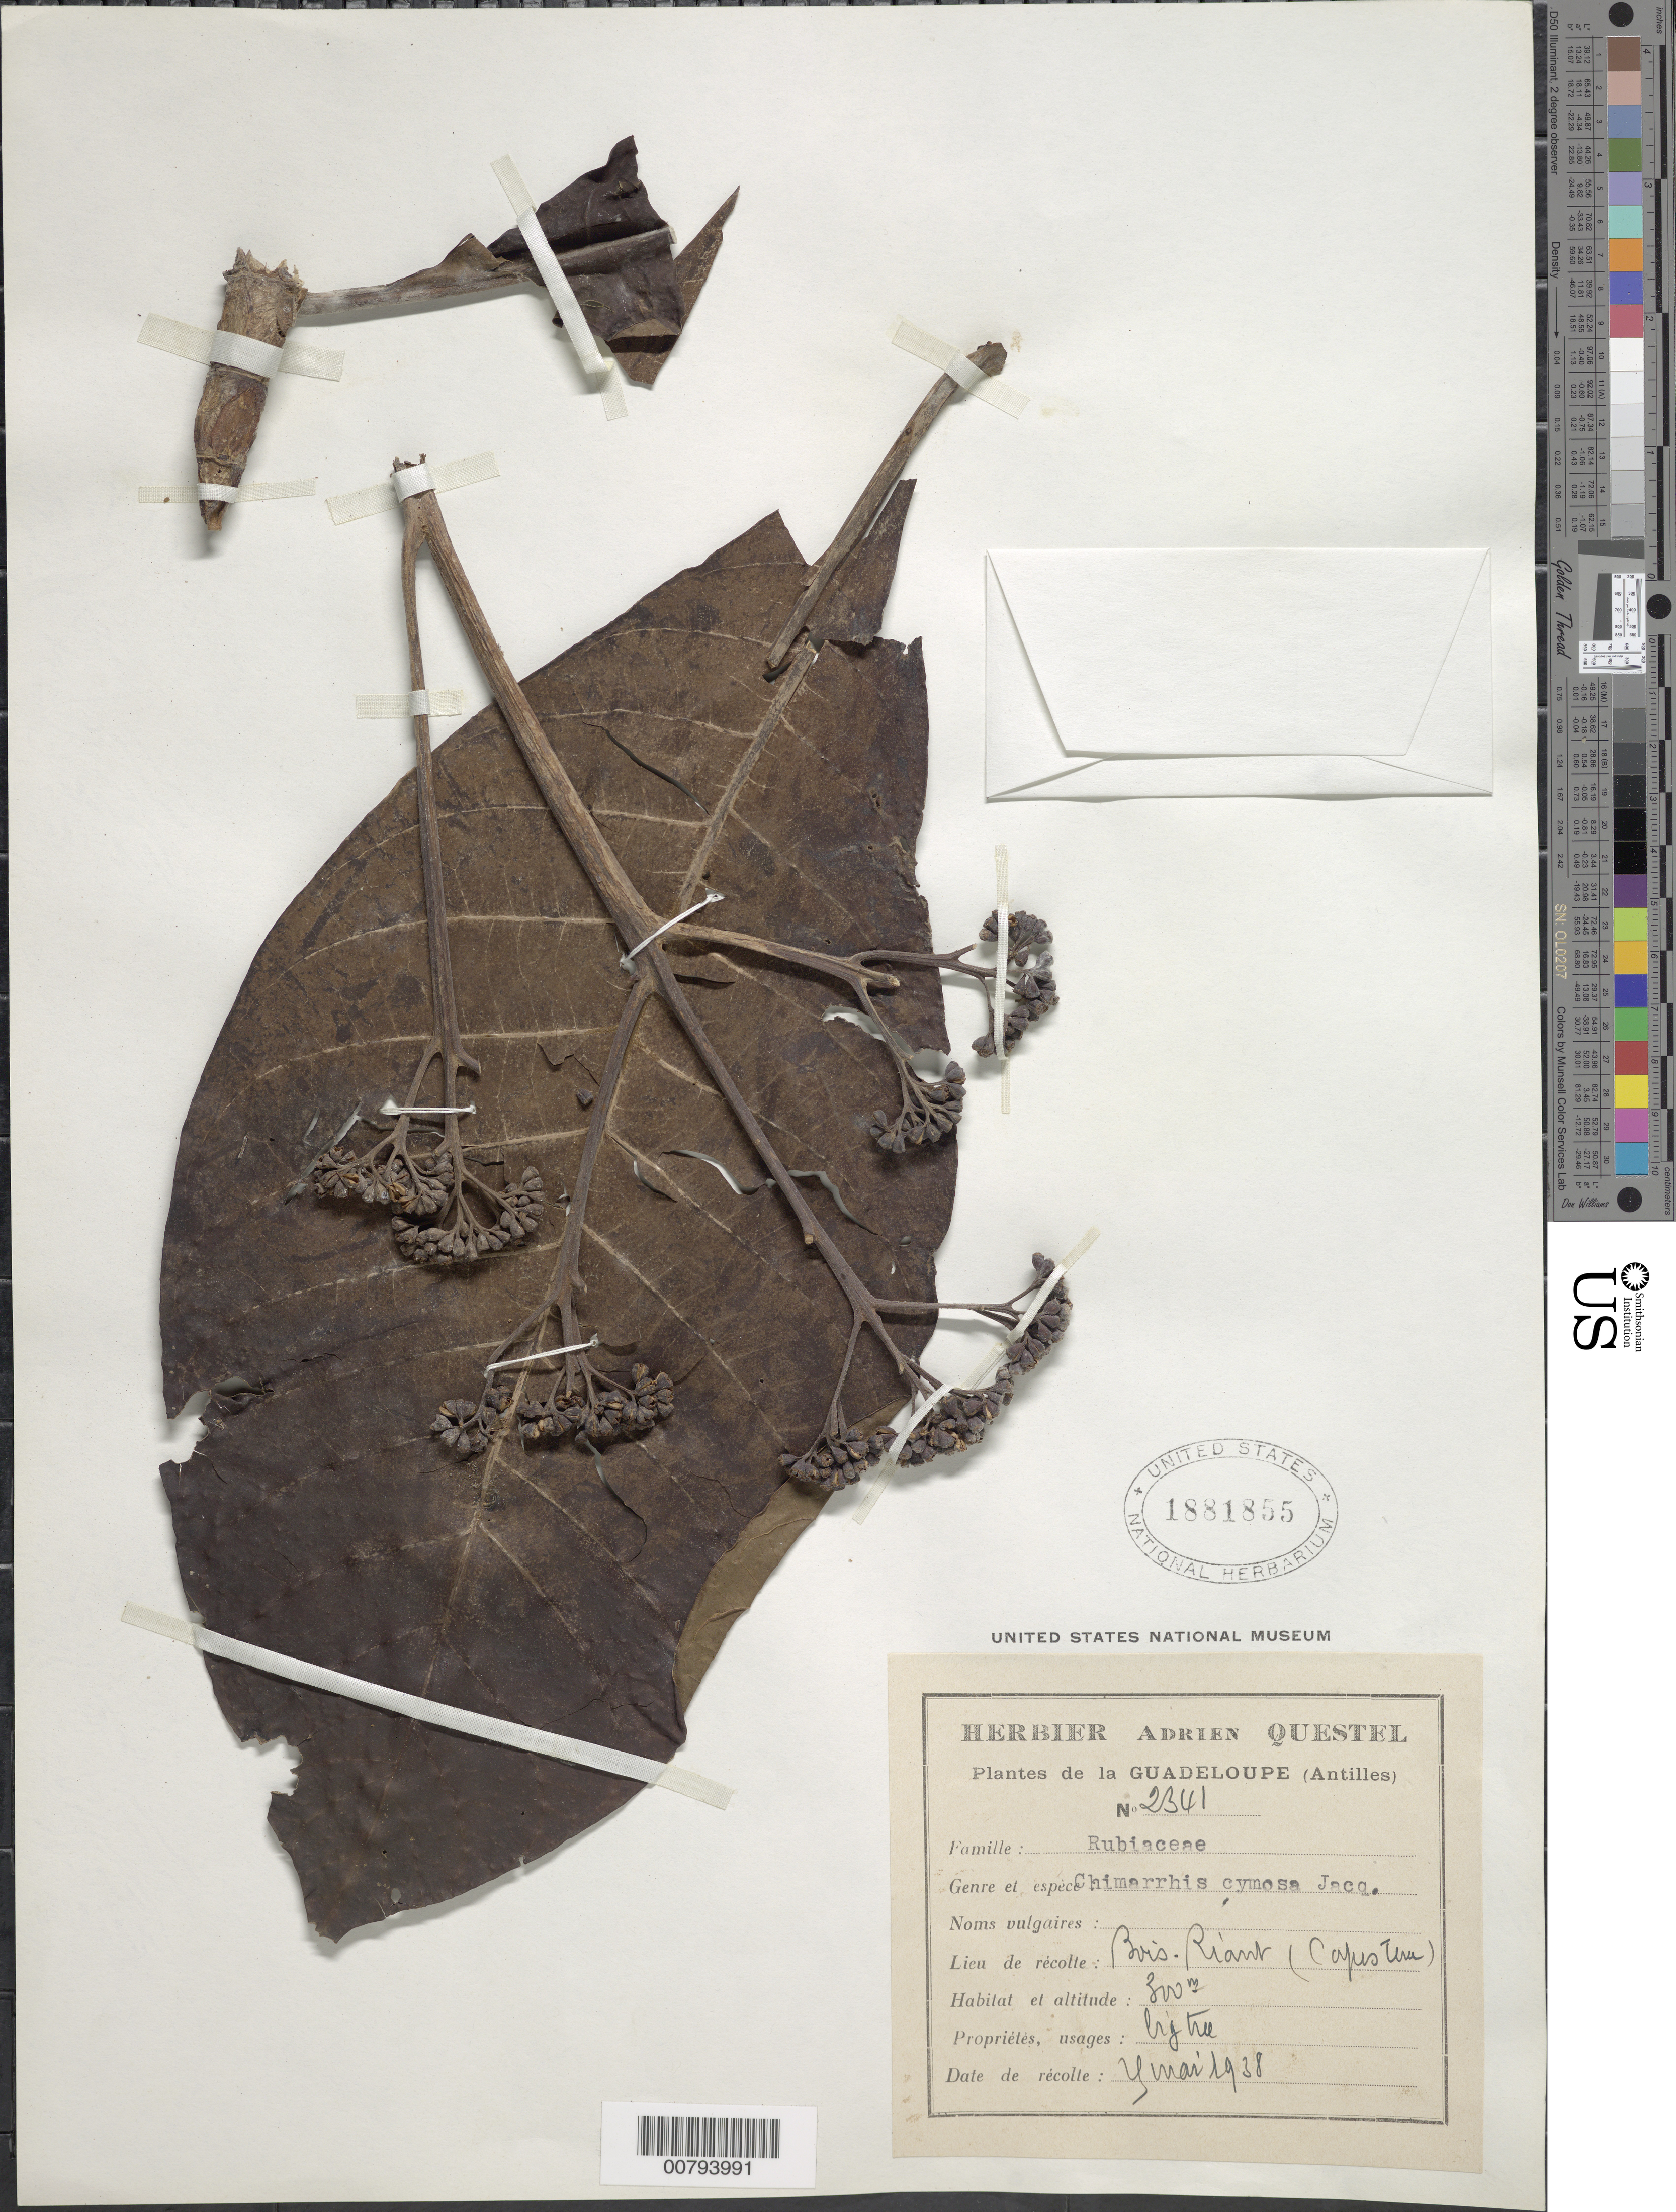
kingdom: Plantae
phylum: Tracheophyta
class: Magnoliopsida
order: Gentianales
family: Rubiaceae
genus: Chimarrhis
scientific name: Chimarrhis cymosa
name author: Jacq.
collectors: A. Questel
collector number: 2341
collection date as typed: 04 May 1938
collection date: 1938-05-04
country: Guadeloupe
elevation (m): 300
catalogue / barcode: US 1881855